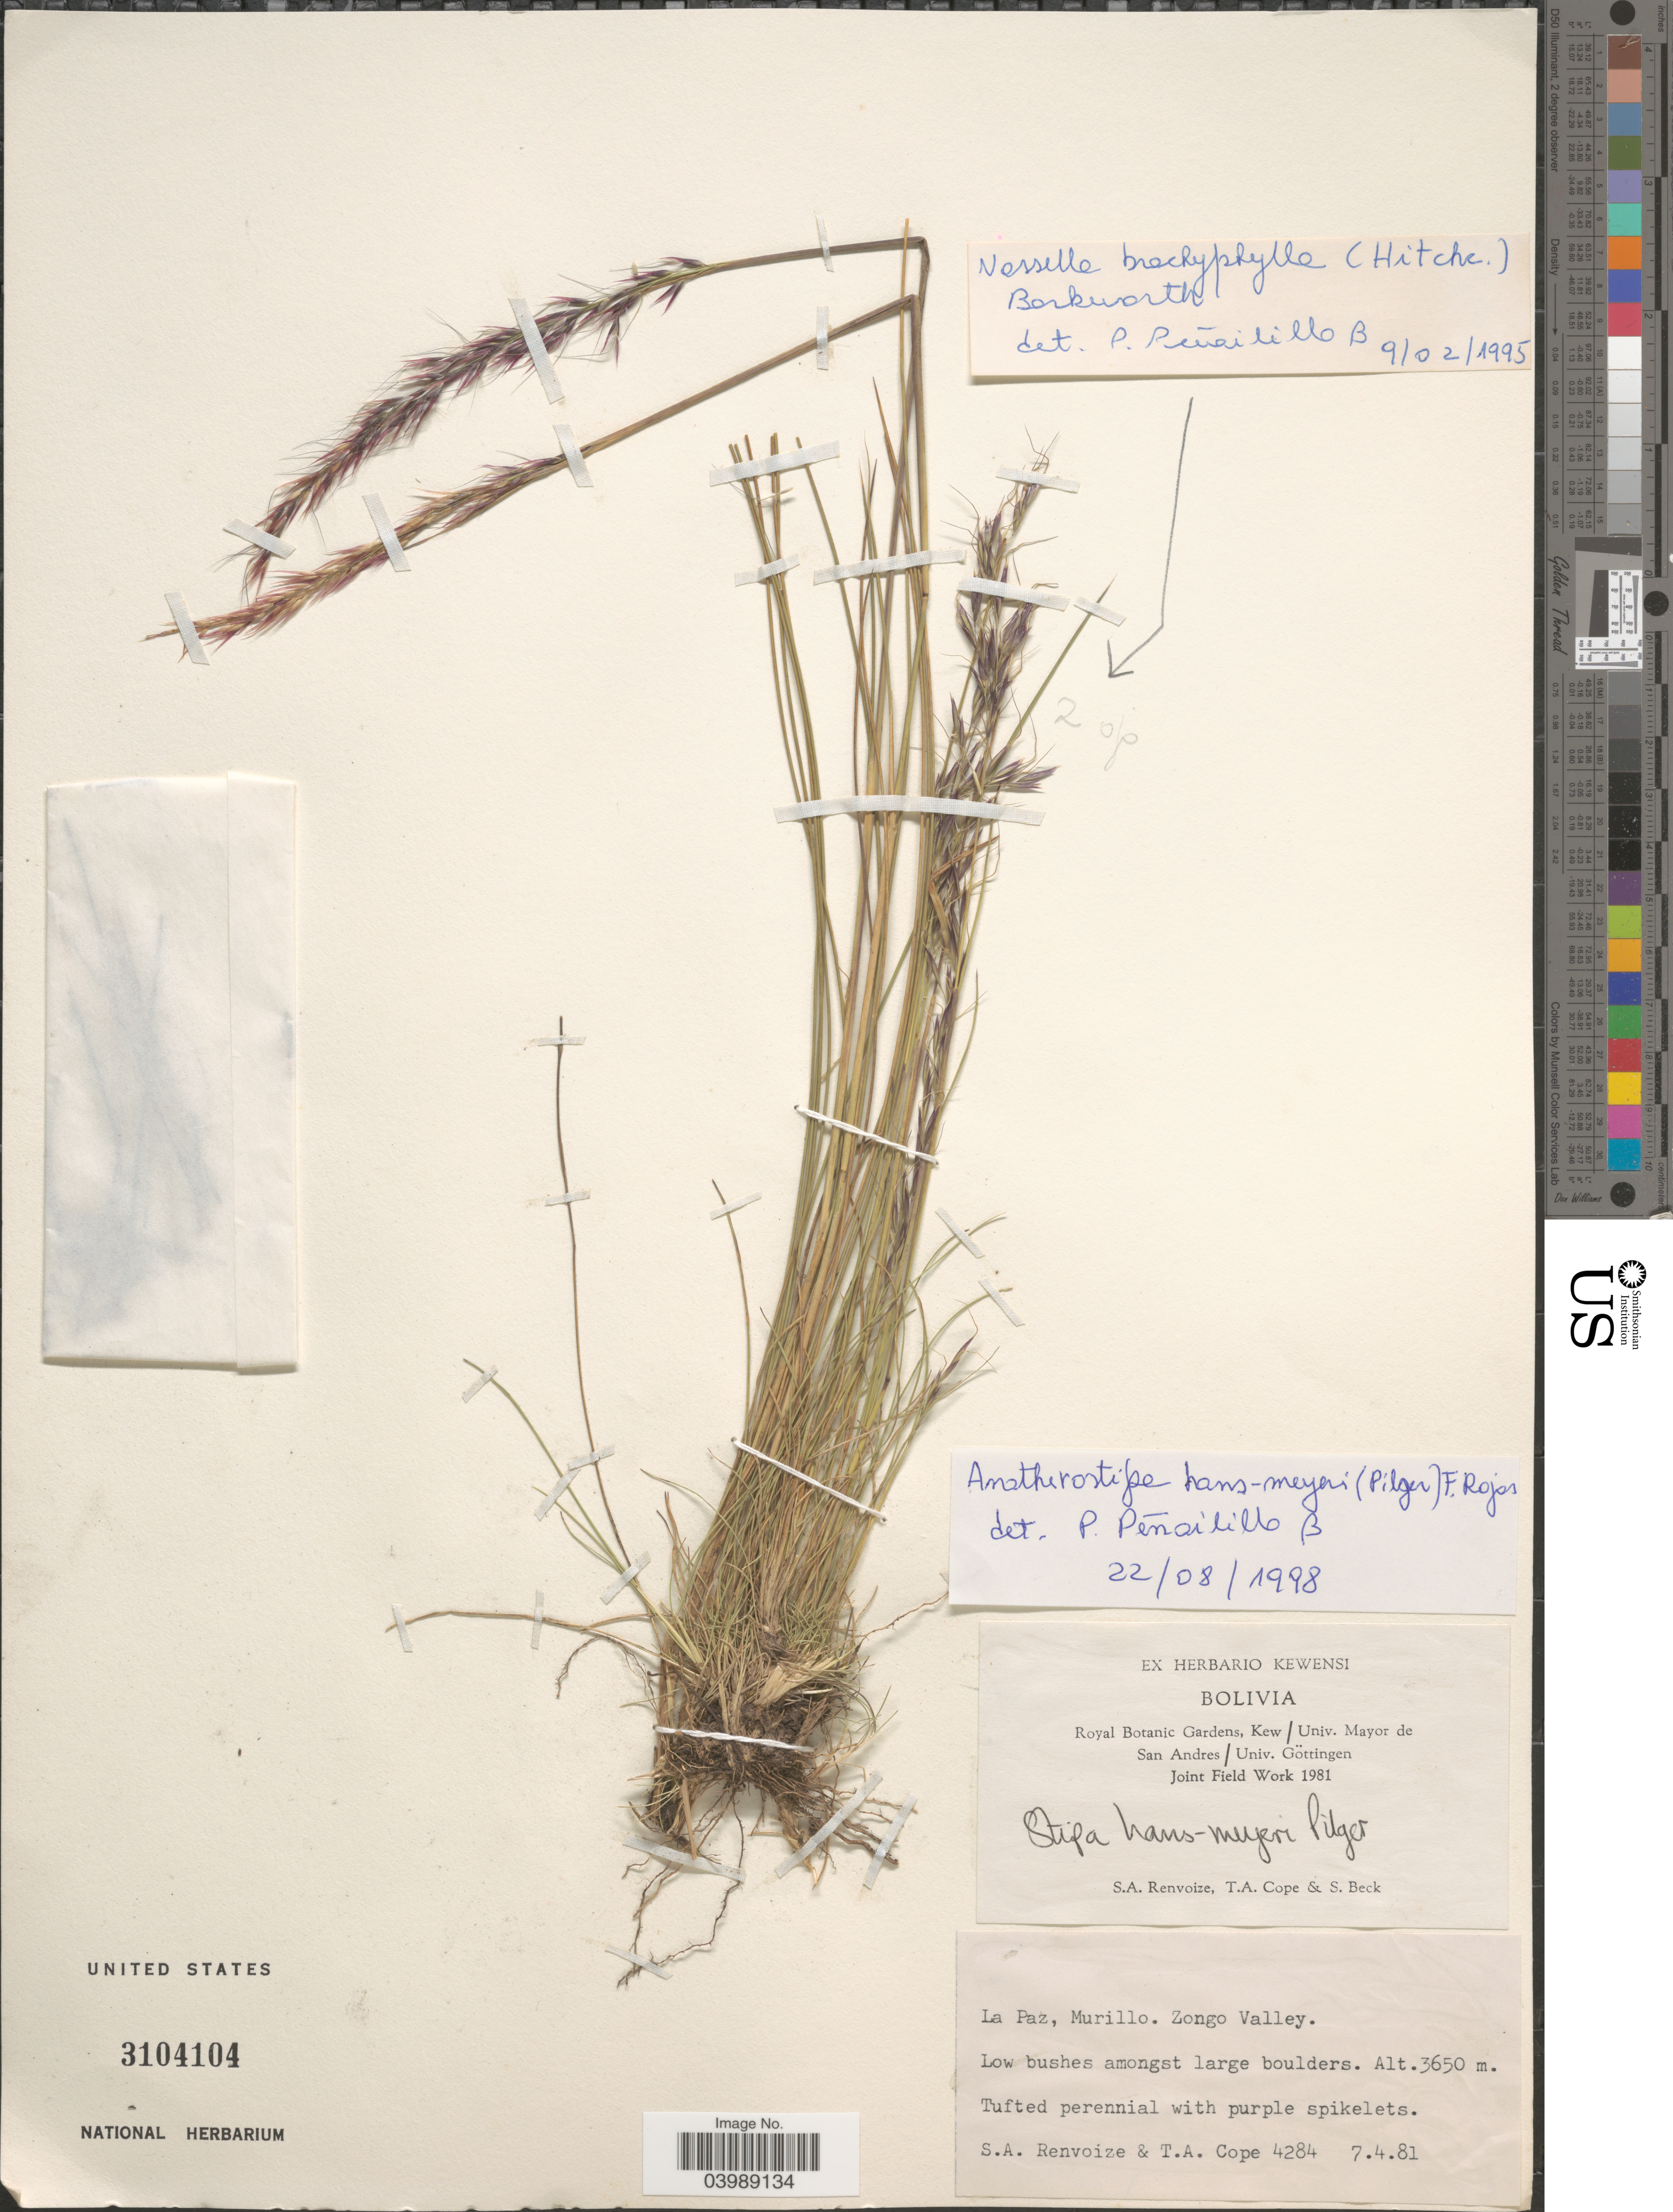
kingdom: Plantae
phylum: Tracheophyta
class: Liliopsida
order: Poales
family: Poaceae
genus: Anatherostipa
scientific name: Anatherostipa hans-meyeri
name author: (Pilg.) Peñailillo B.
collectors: S. A. Renvoize, T. A. Cope & S. G. Beck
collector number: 4284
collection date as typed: Transcribed d/m/y: 7/4/81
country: Bolivia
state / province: La Paz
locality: Murillo. Zongo Valley.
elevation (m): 3650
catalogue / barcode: US 3104104